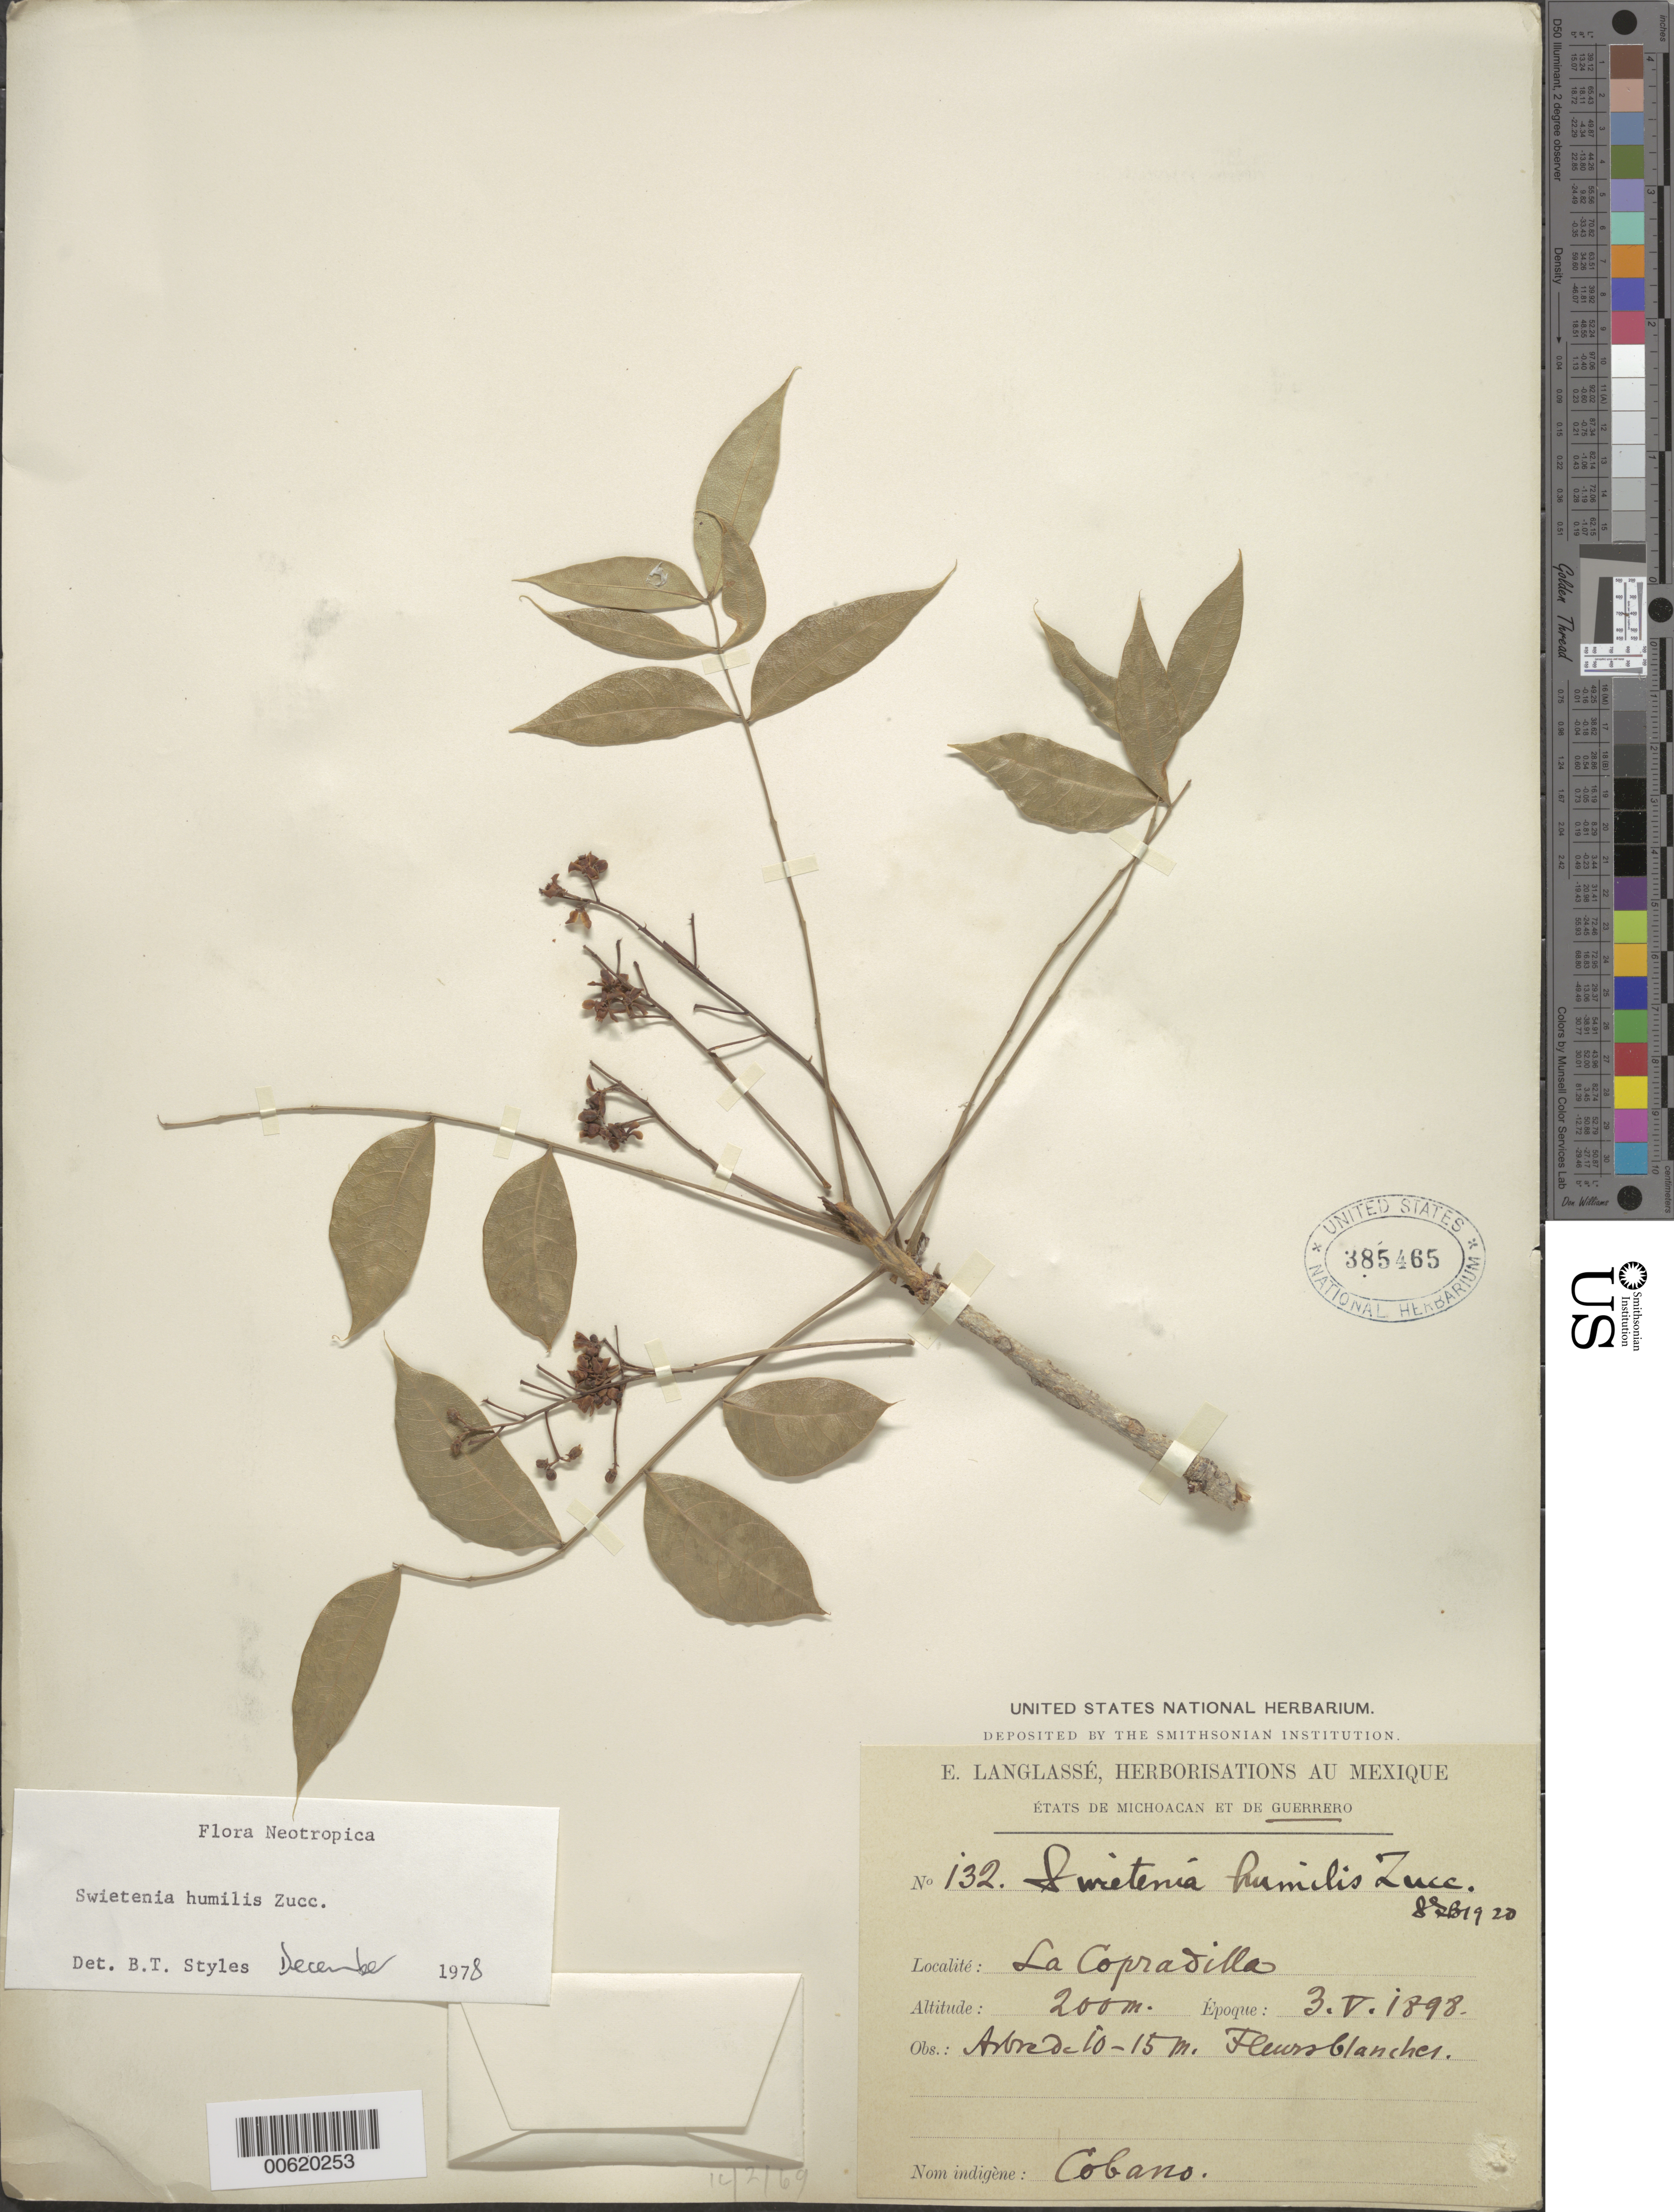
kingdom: Plantae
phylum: Tracheophyta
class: Magnoliopsida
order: Sapindales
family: Meliaceae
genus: Swietenia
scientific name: Swietenia humilis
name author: Zucc.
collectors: E. Langlassé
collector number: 132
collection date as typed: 03 May 1898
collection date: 1898-05-03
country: Mexico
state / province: Guerrero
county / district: Copalillo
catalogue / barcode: US 385465